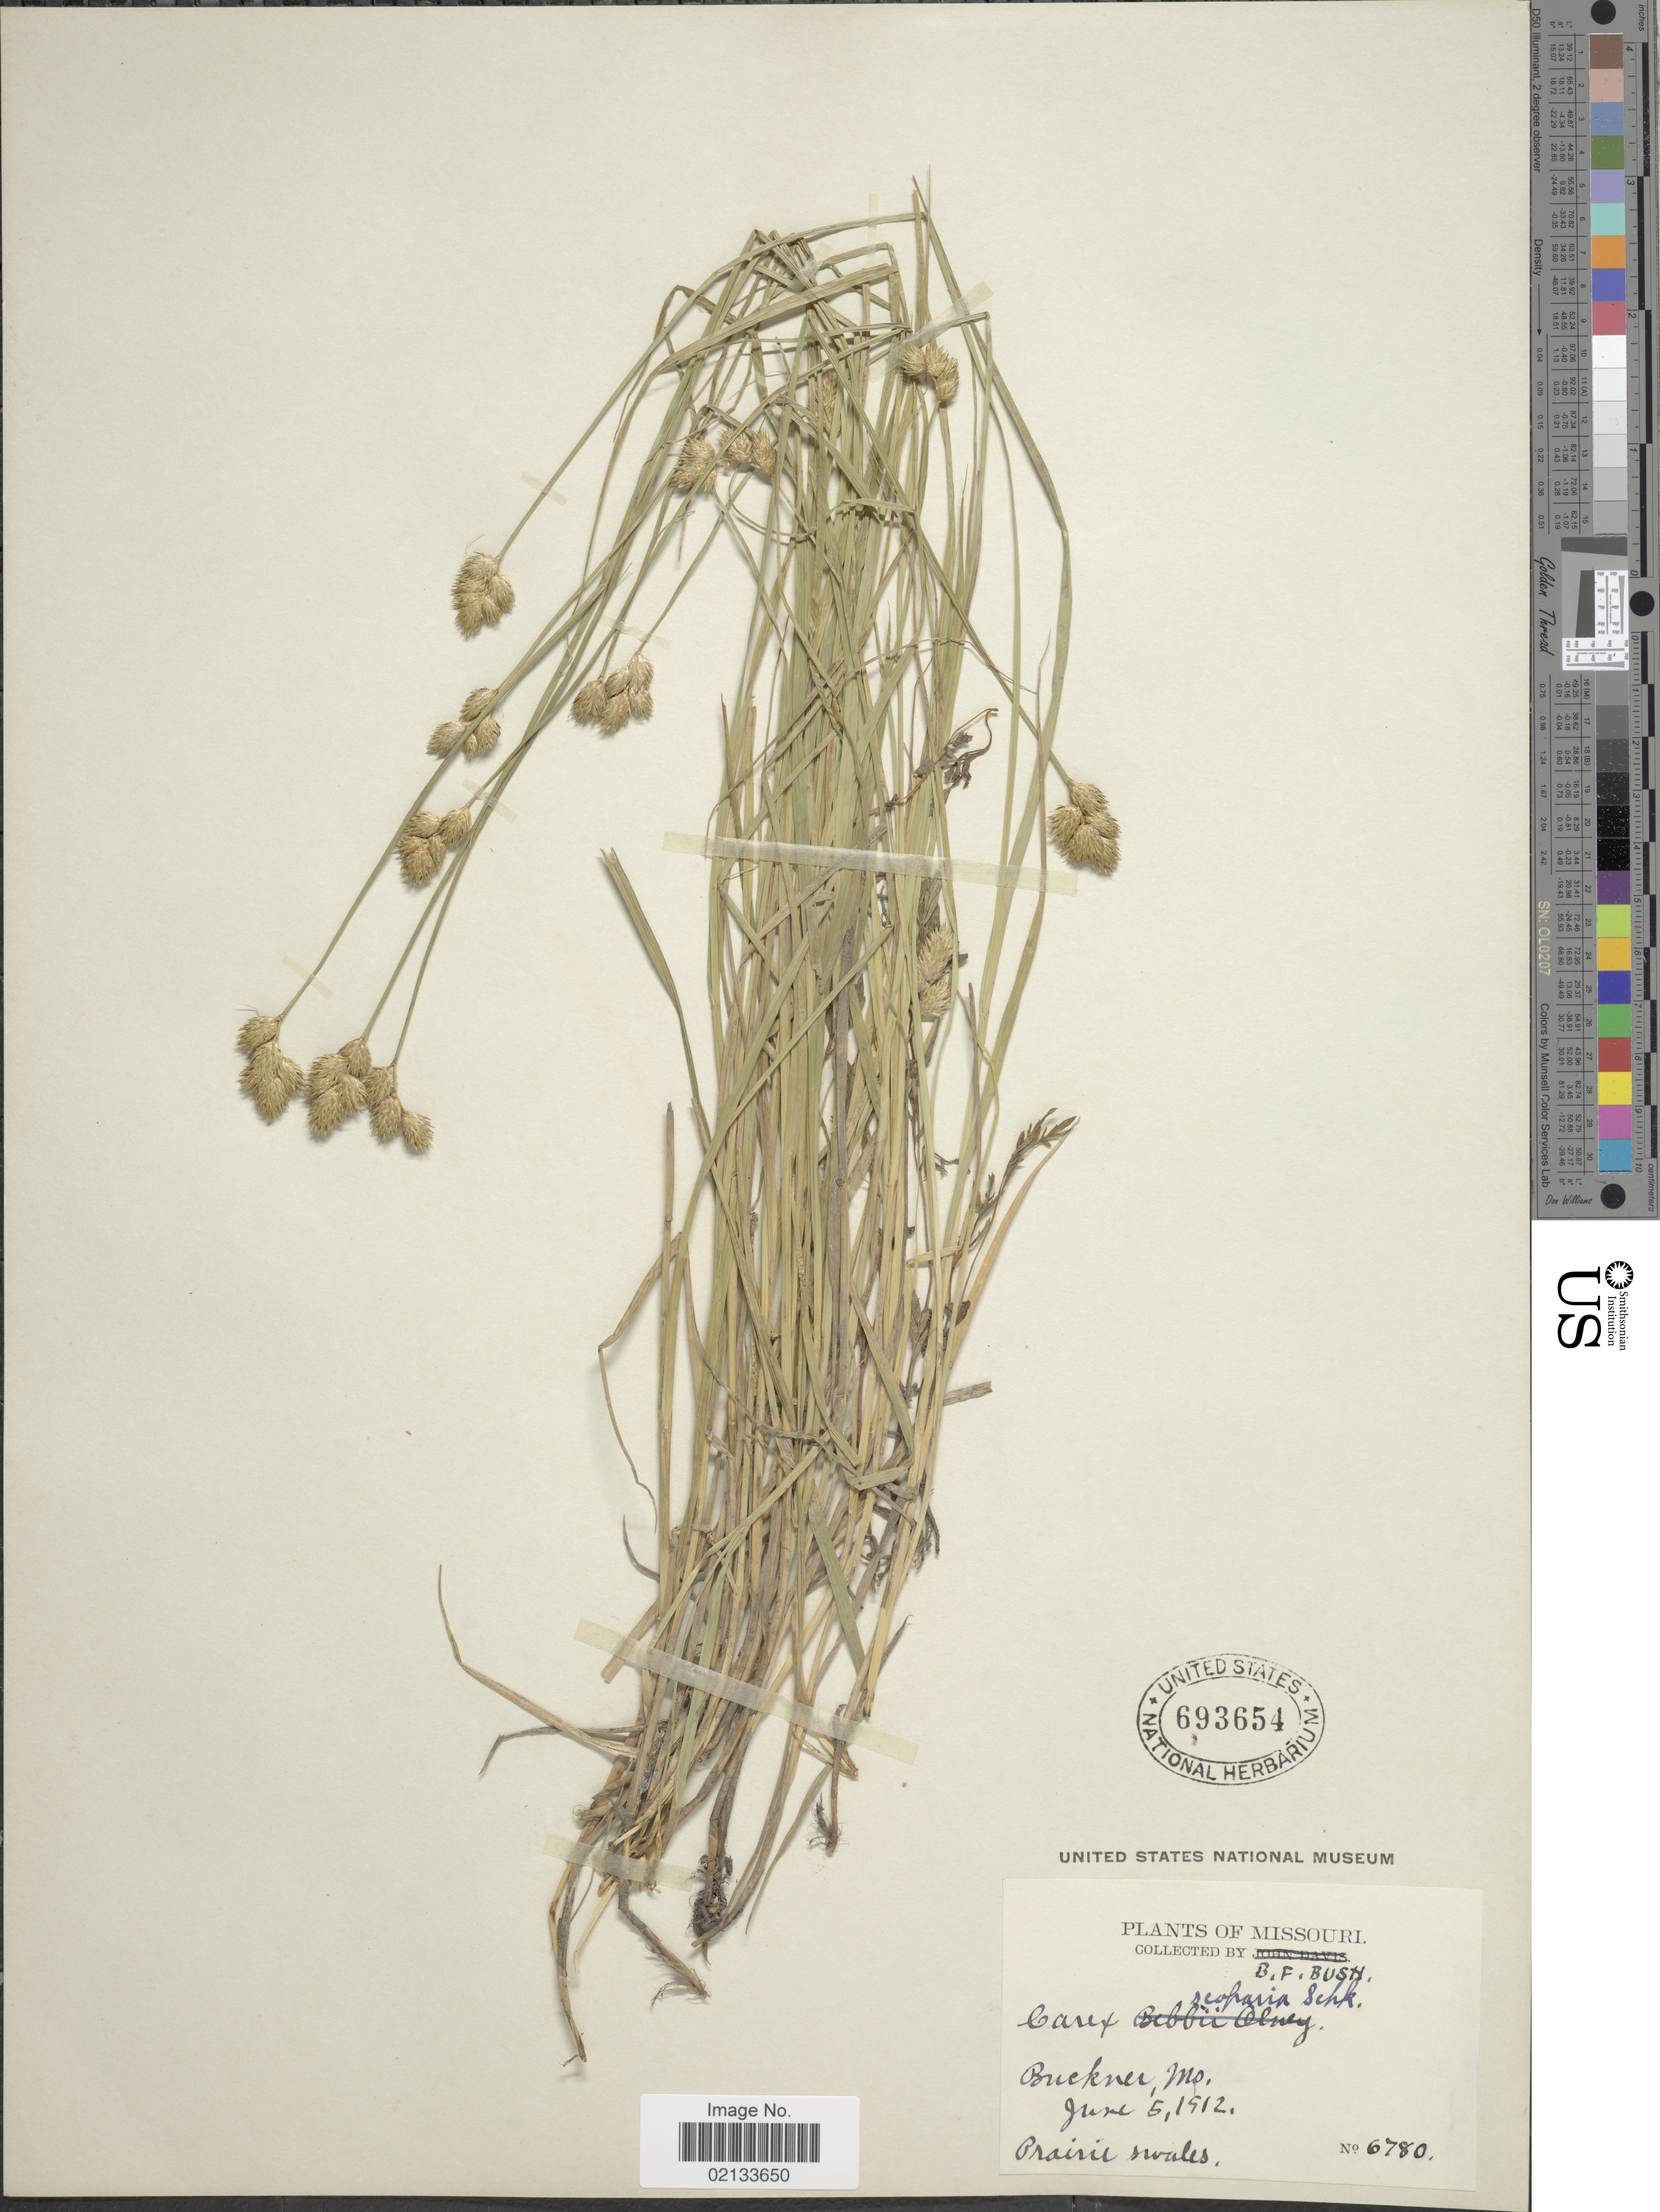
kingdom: Plantae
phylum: Tracheophyta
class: Liliopsida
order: Poales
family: Cyperaceae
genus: Carex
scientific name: Carex scoparia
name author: Schkuhr ex Willd.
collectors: B. F. Bush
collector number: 6780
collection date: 1912-06-05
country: United States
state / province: Missouri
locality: Buckner, Prairie swales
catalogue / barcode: US 693654